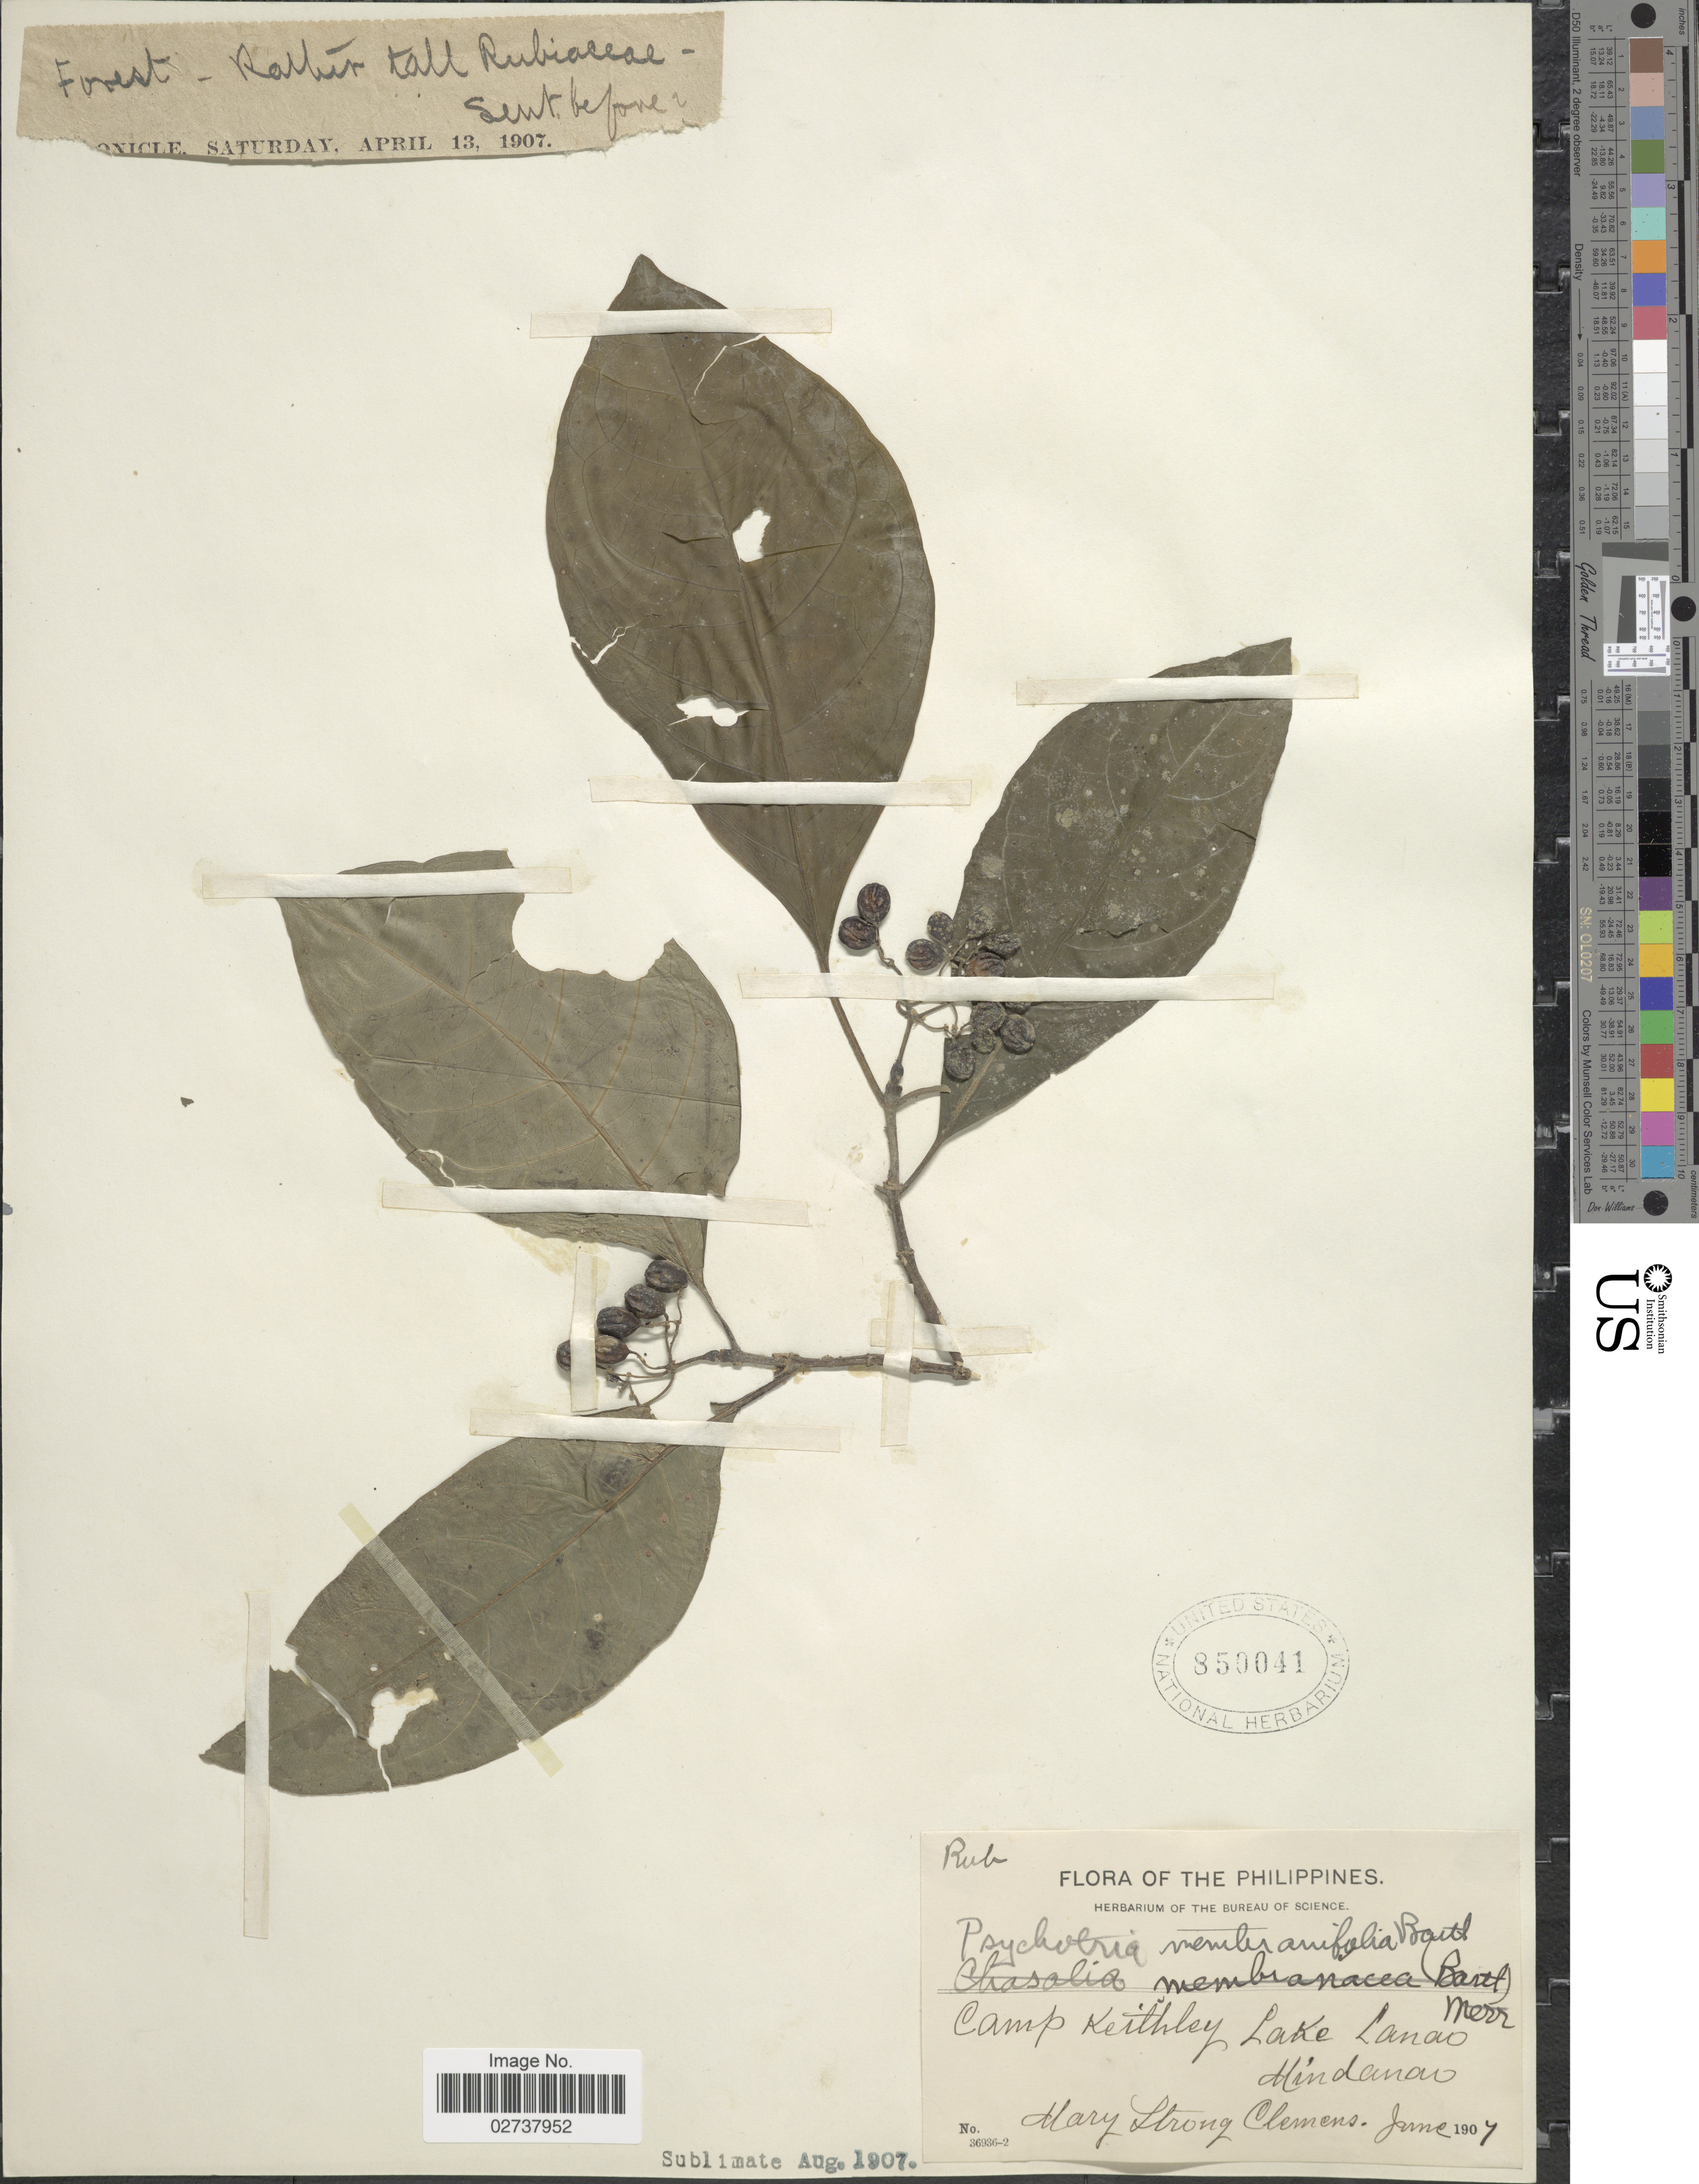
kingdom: Plantae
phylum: Tracheophyta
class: Magnoliopsida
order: Gentianales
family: Rubiaceae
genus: Psychotria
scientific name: Psychotria membranifolia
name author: Bartl. ex A. DC.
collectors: M. S. Clemens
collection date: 1907-06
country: Philippines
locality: Camp Keithley Lake Lanao, Mindandao.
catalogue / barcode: US 850041